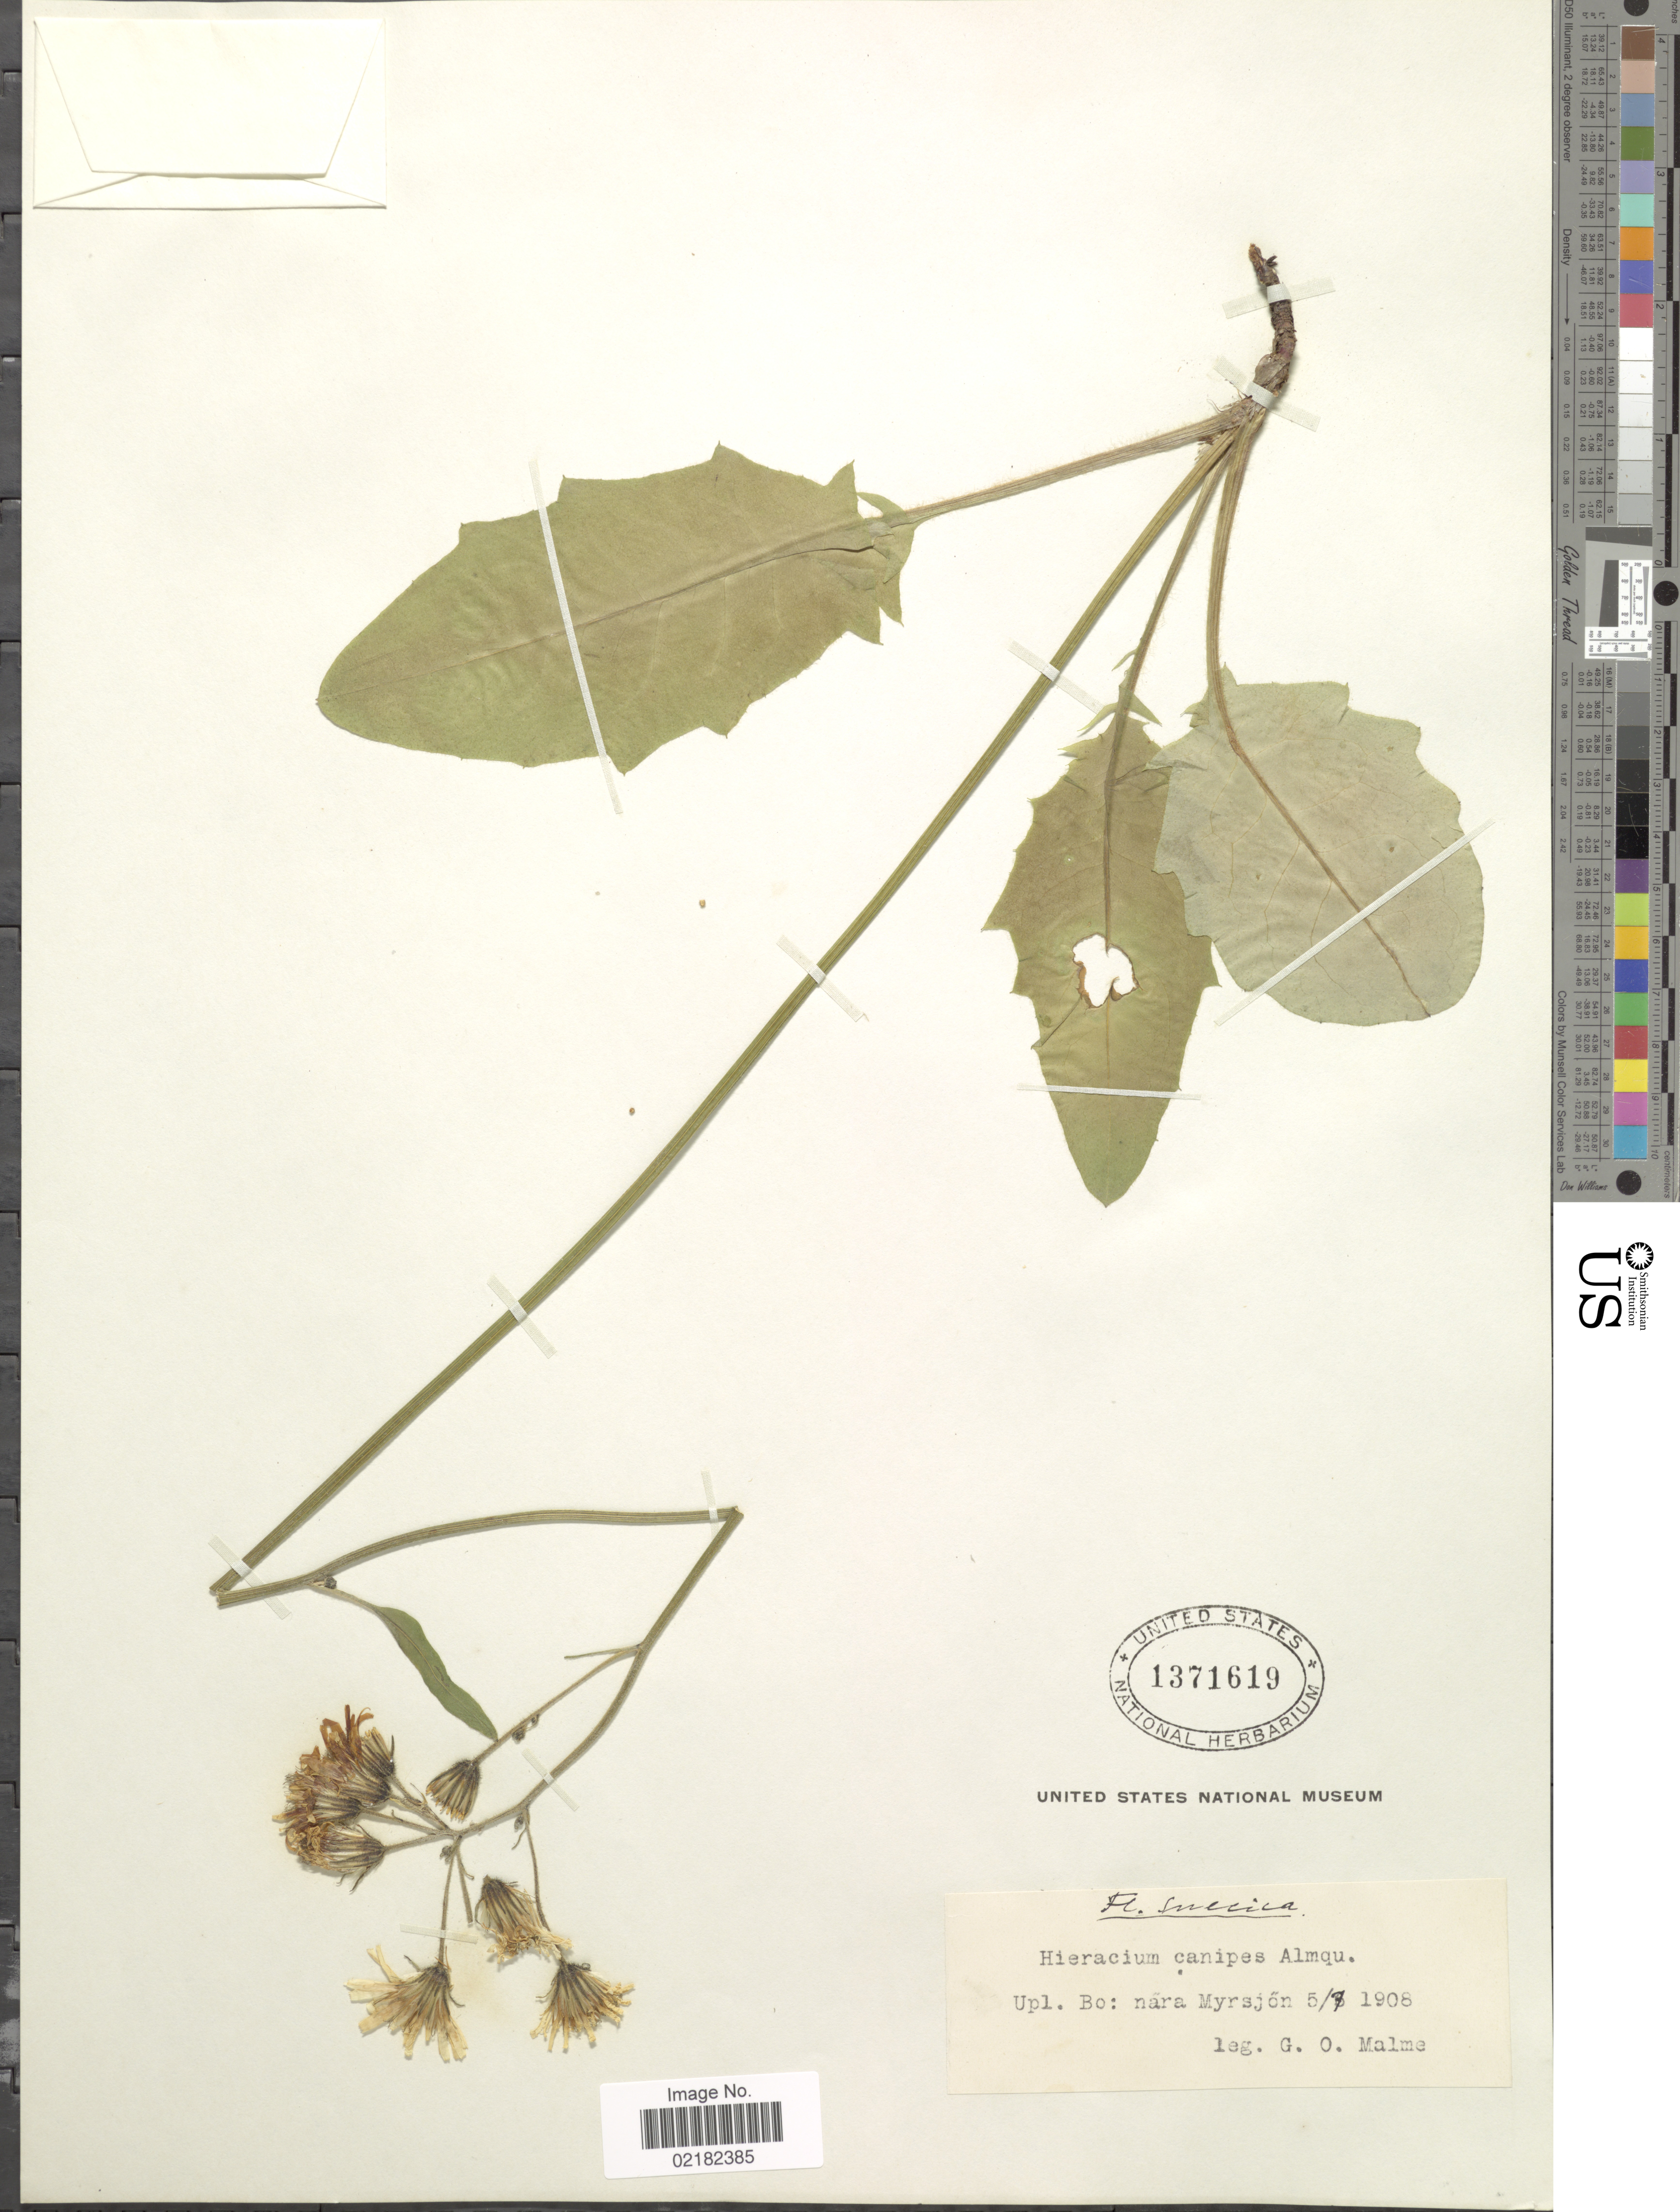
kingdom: Plantae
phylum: Tracheophyta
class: Magnoliopsida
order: Asterales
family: Asteraceae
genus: Hieracium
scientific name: Hieracium canipes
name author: Almquist ex Dahlst.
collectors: G. O. A. Malme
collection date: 1908-07-05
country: Sweden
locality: Suecica, Upl. Bo: nara Myrsjon.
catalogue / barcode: US 1371619